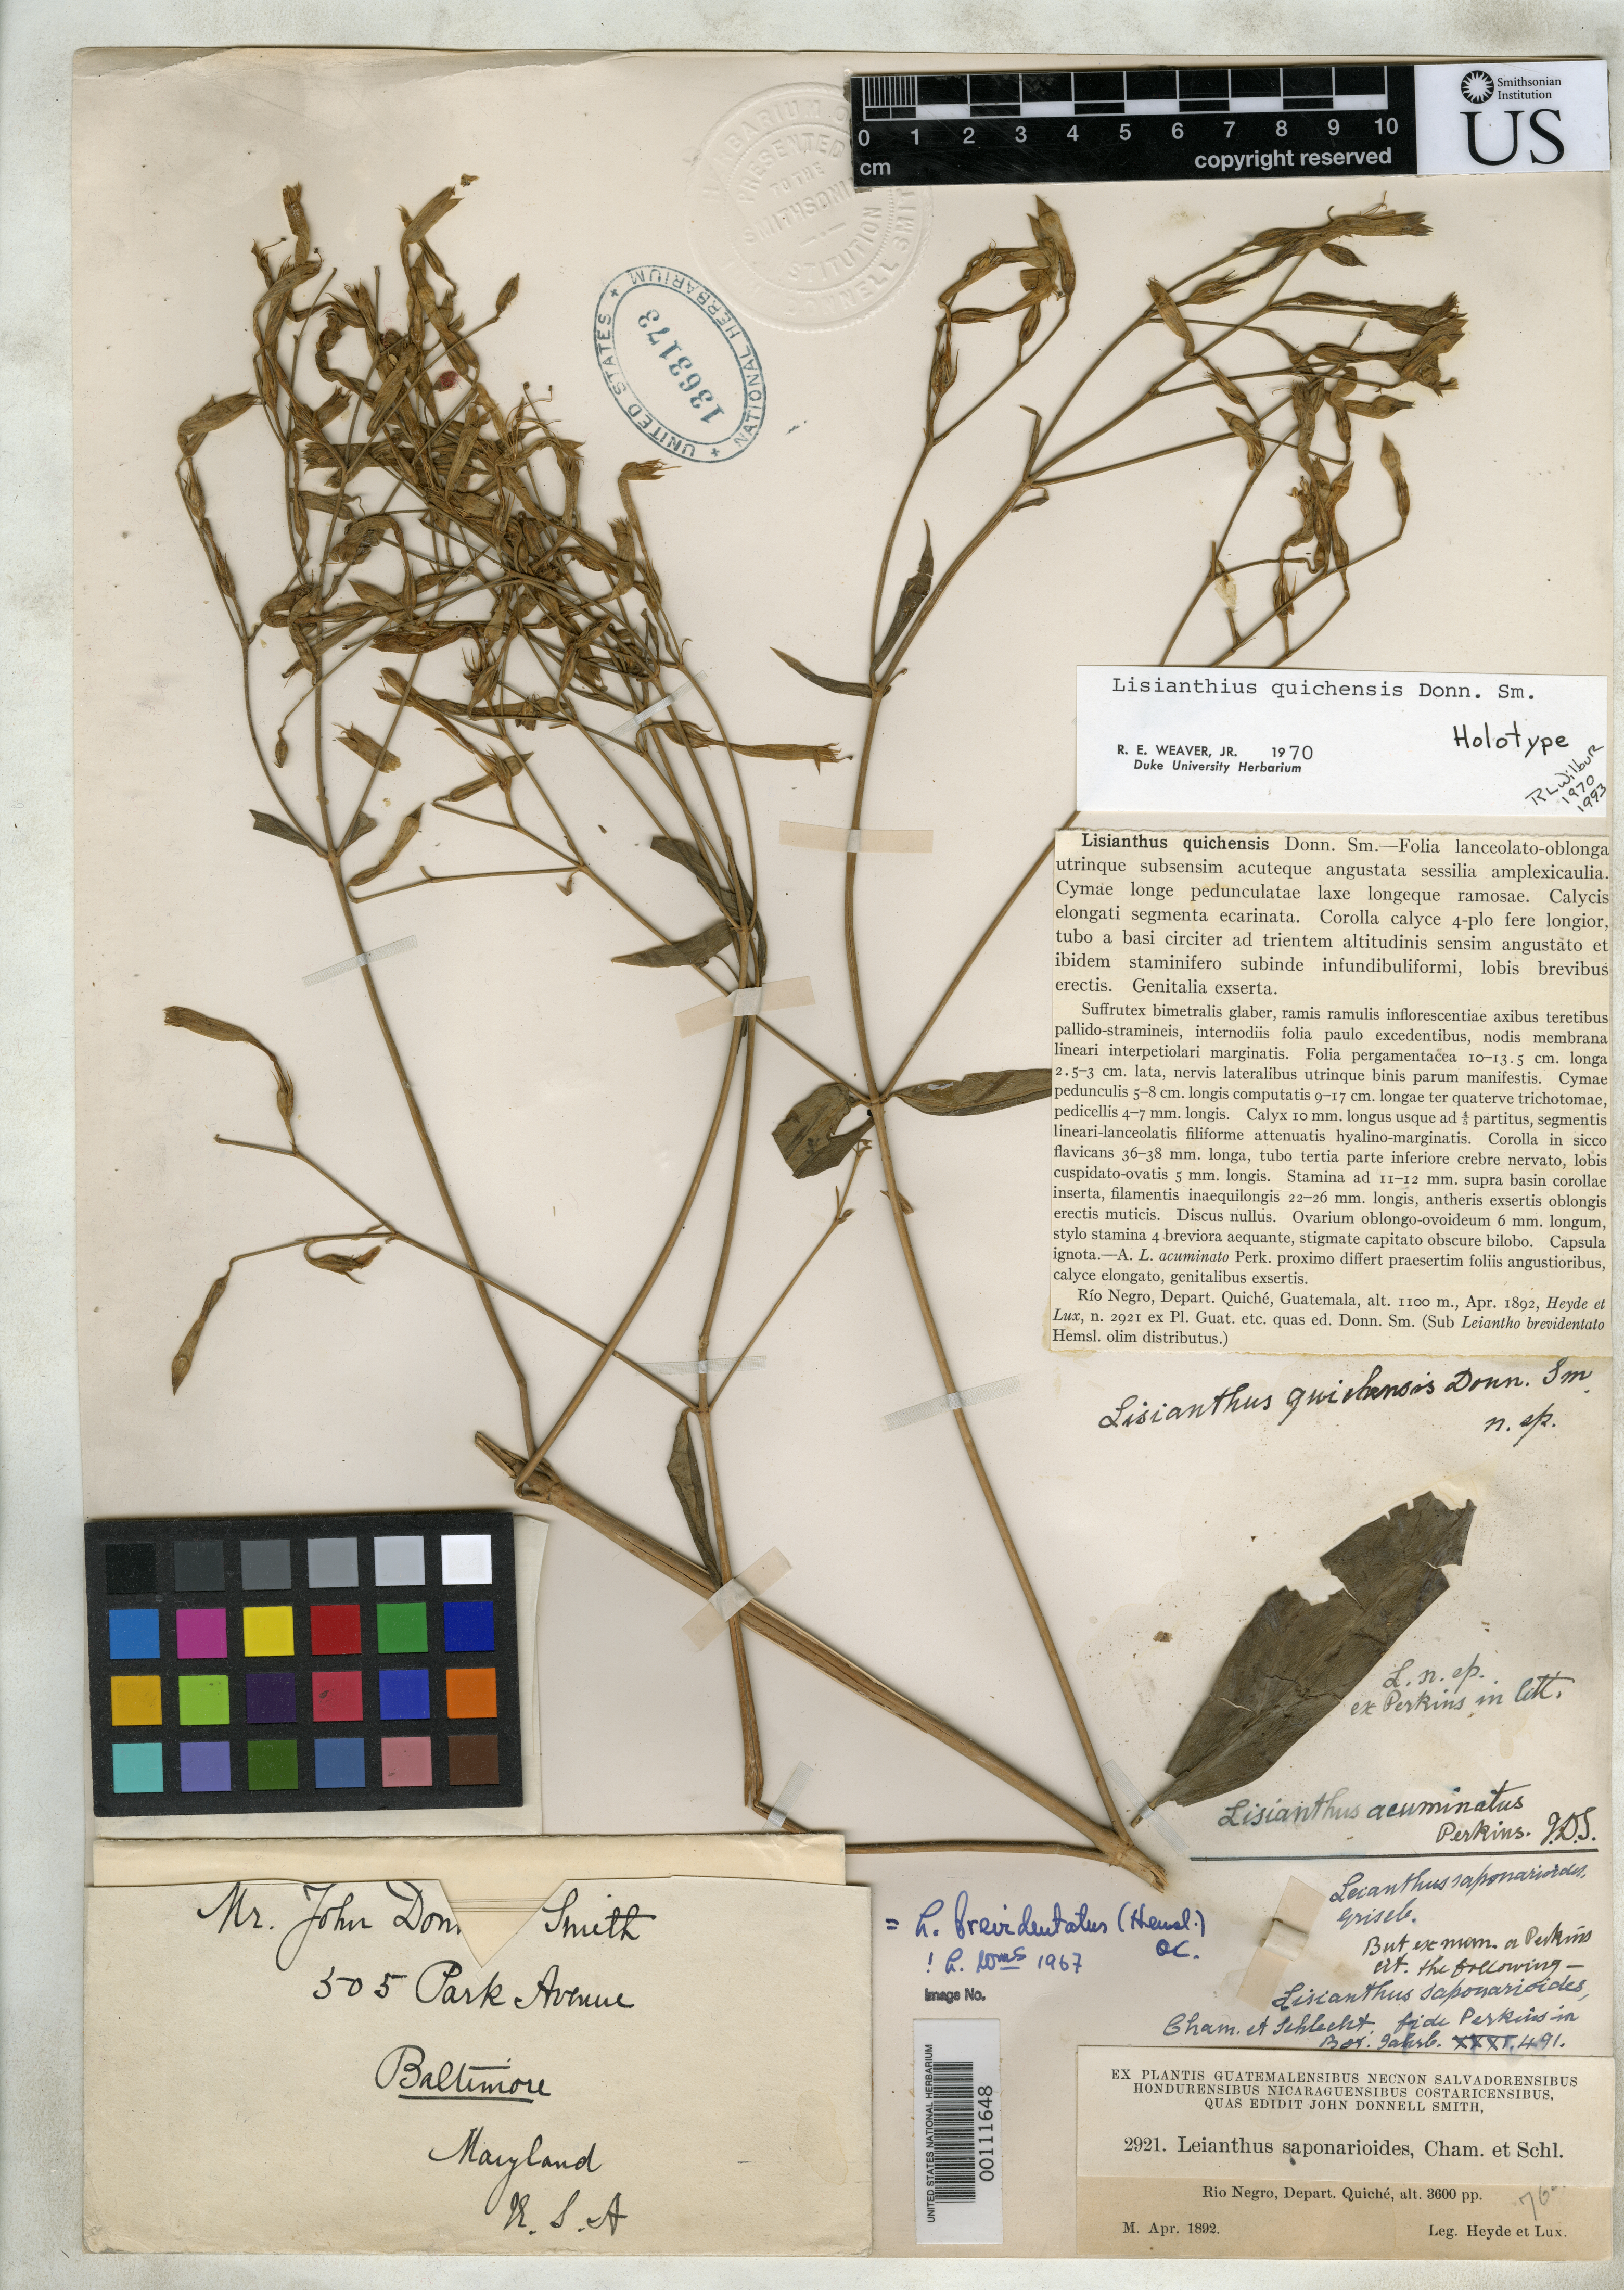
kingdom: Plantae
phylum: Tracheophyta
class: Magnoliopsida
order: Gentianales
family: Gentianaceae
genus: Lisianthius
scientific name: Lisianthius quichensis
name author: Donn. Sm.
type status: Holotype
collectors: E. T. Heyde & E. Lux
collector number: J.D.S. 2921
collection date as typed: Apr 1892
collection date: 1892-04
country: Guatemala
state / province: El Quiché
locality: Rio Negro.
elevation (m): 1100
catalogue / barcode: US 1363173